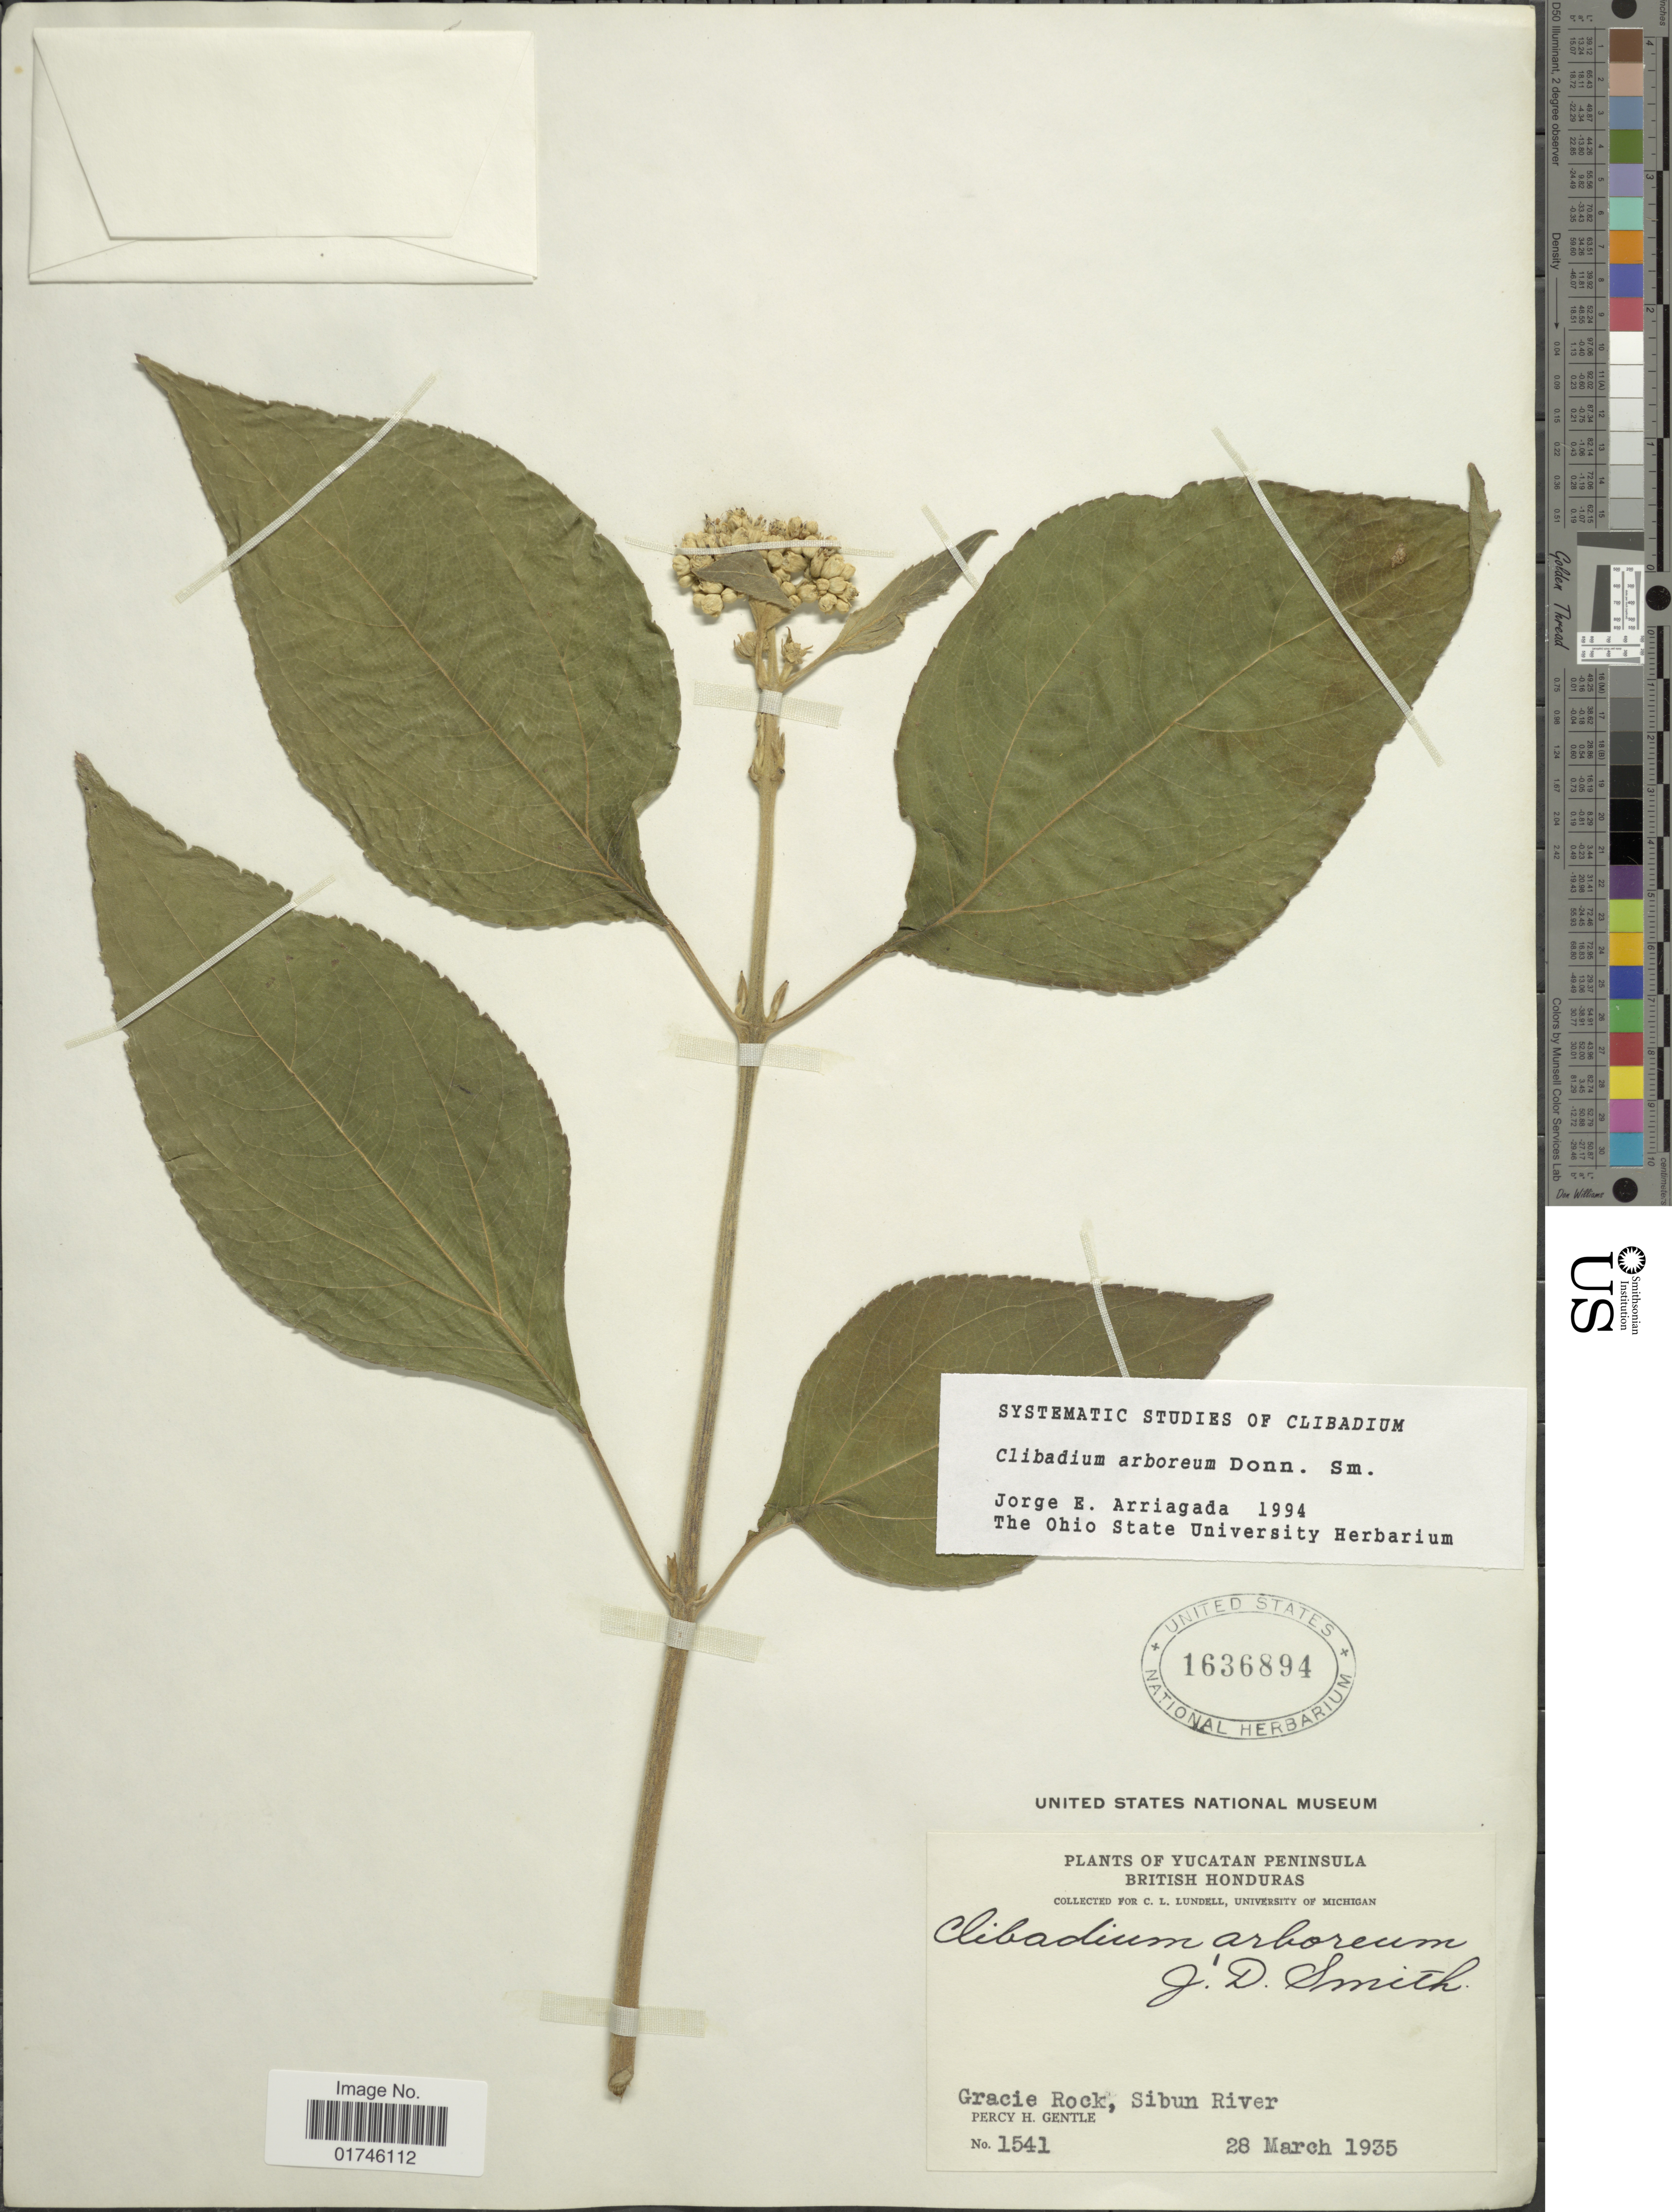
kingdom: Plantae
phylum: Tracheophyta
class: Magnoliopsida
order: Asterales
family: Asteraceae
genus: Clibadium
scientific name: Clibadium arboreum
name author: Donn. Sm.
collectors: P. H. Gentle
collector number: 1541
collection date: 1935-03-28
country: Belize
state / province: Belize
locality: Yucatan Peninsula. British Honduras, Gracie Rock, Sibun River.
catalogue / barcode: US 1636894